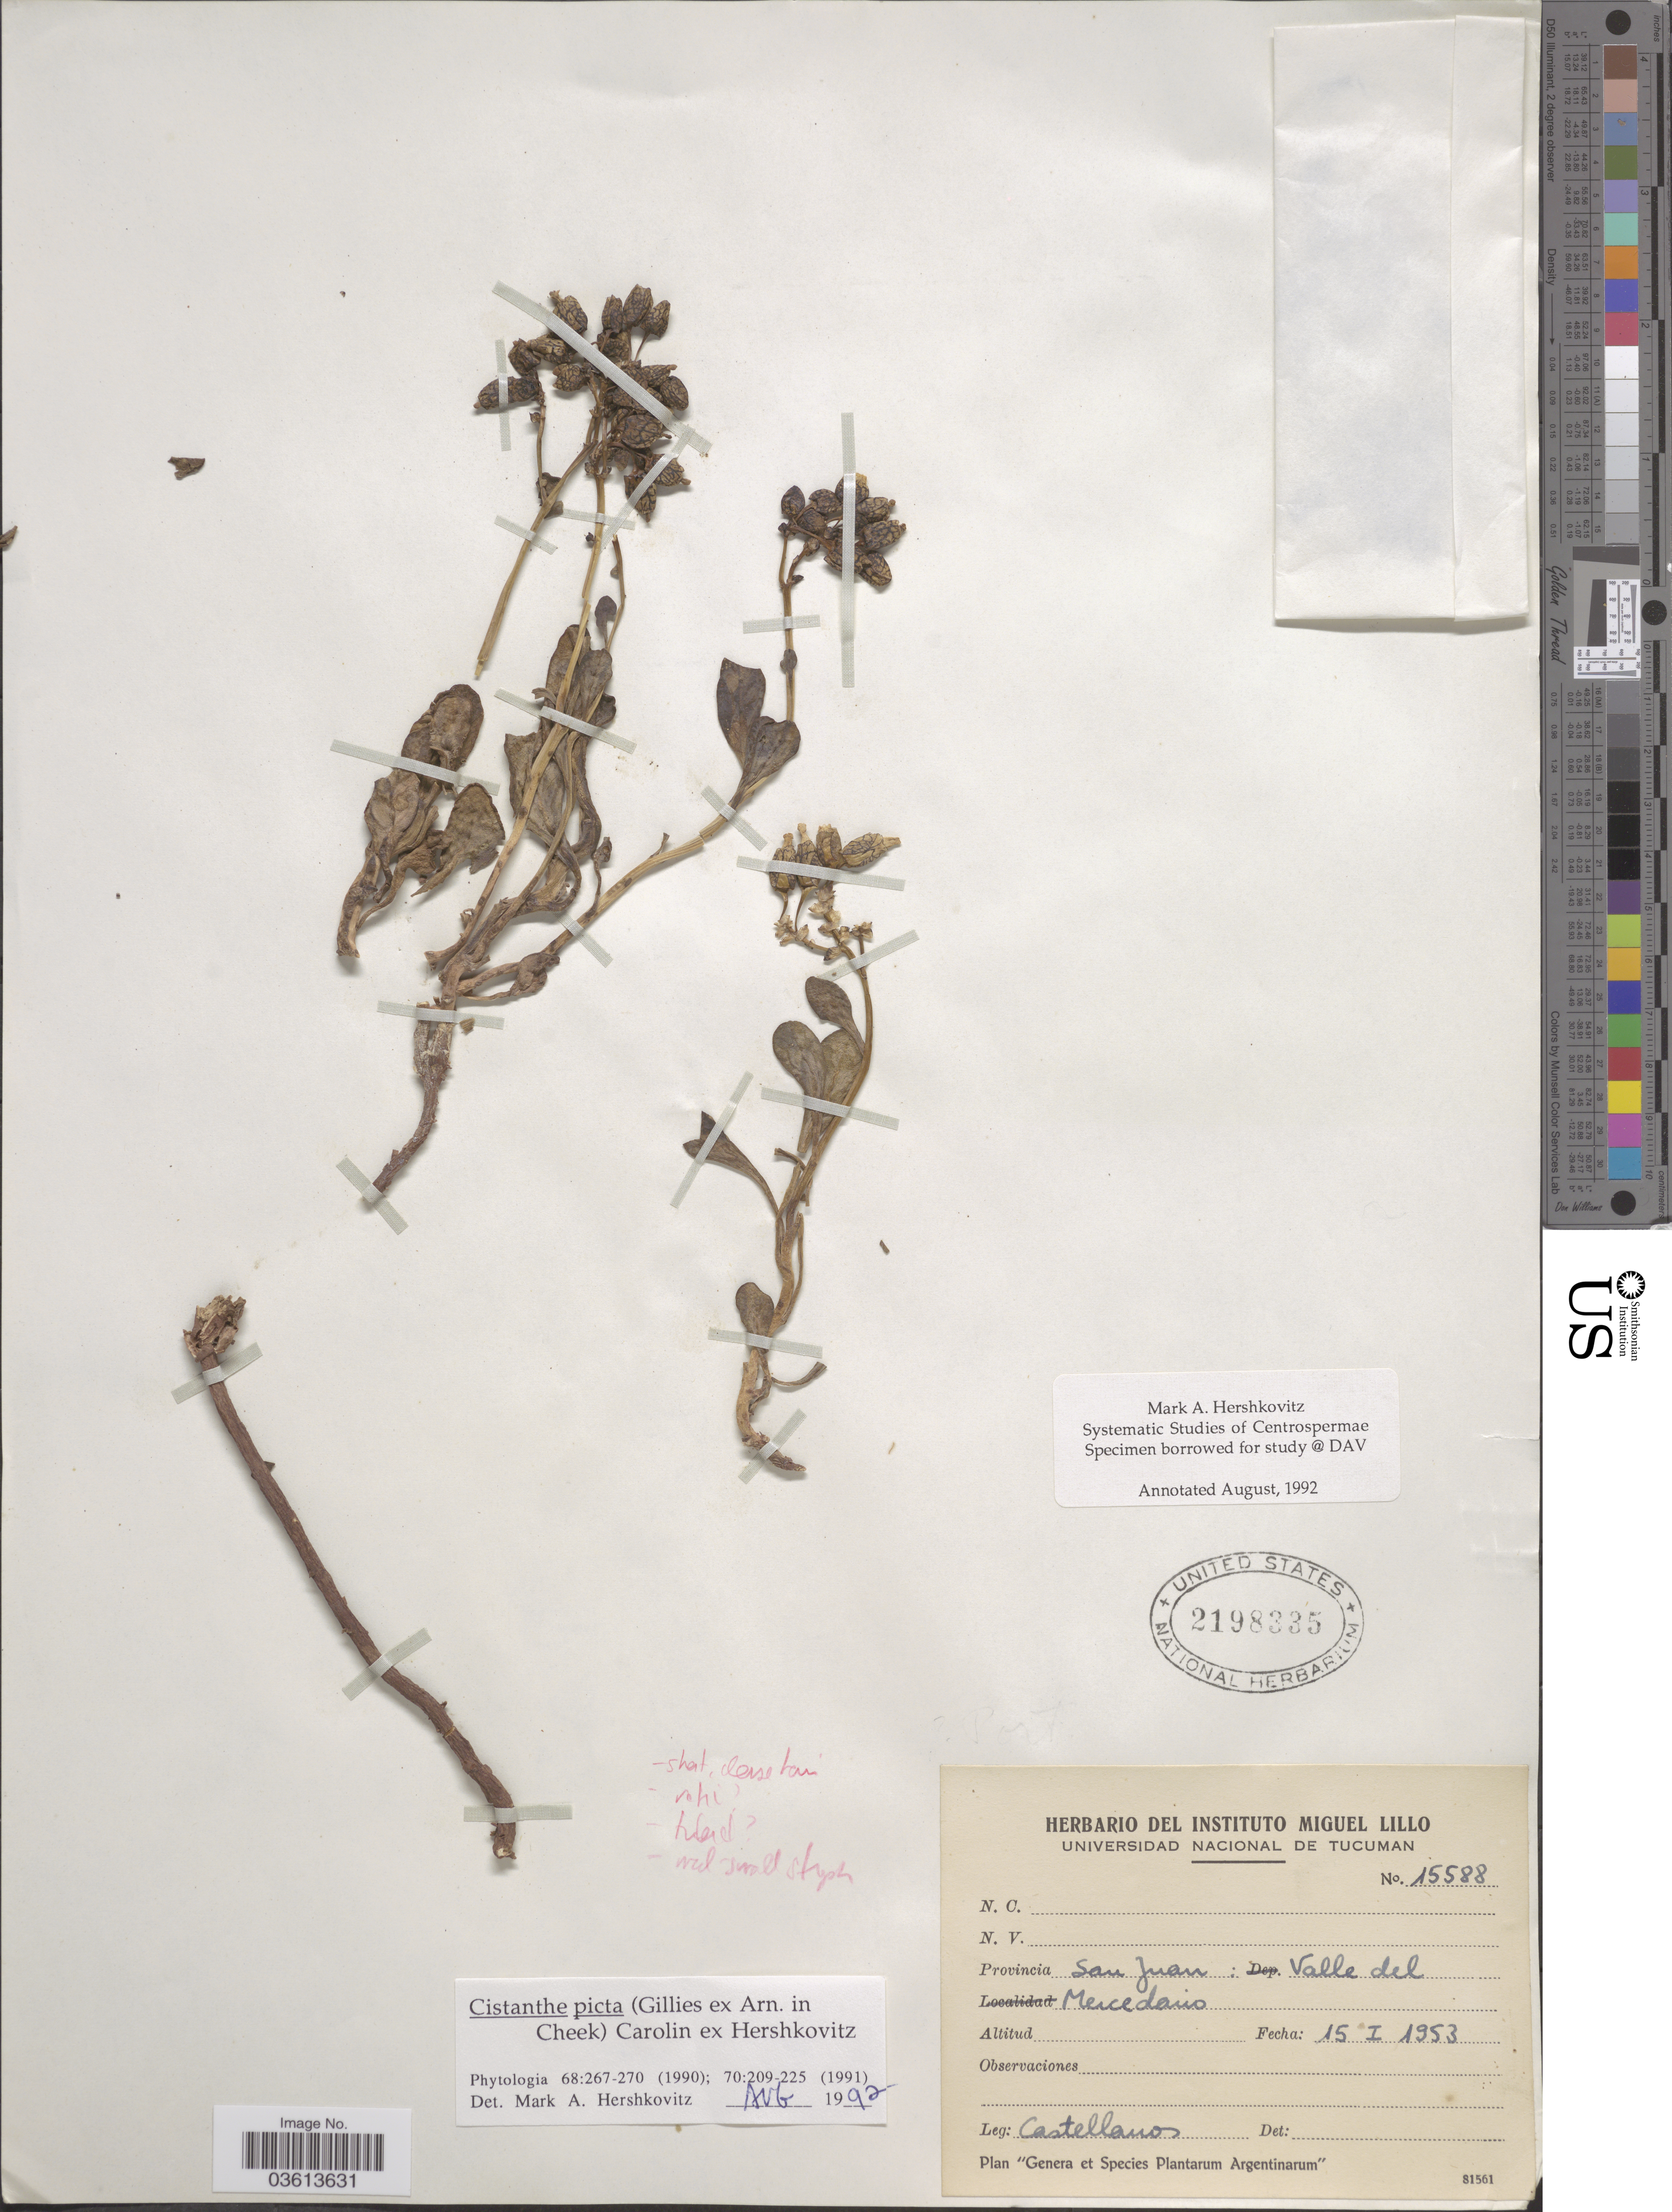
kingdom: Plantae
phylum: Tracheophyta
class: Magnoliopsida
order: Caryophyllales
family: Montiaceae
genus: Cistanthe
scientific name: Cistanthe picta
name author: (Gillies ex Arn.) Carolin ex Hershk.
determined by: Hershkovitz, M. A.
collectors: -- Castellanos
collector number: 15588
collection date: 1953-01-15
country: Argentina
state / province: San Juan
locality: Valle del Mercedario.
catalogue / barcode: US 2198335